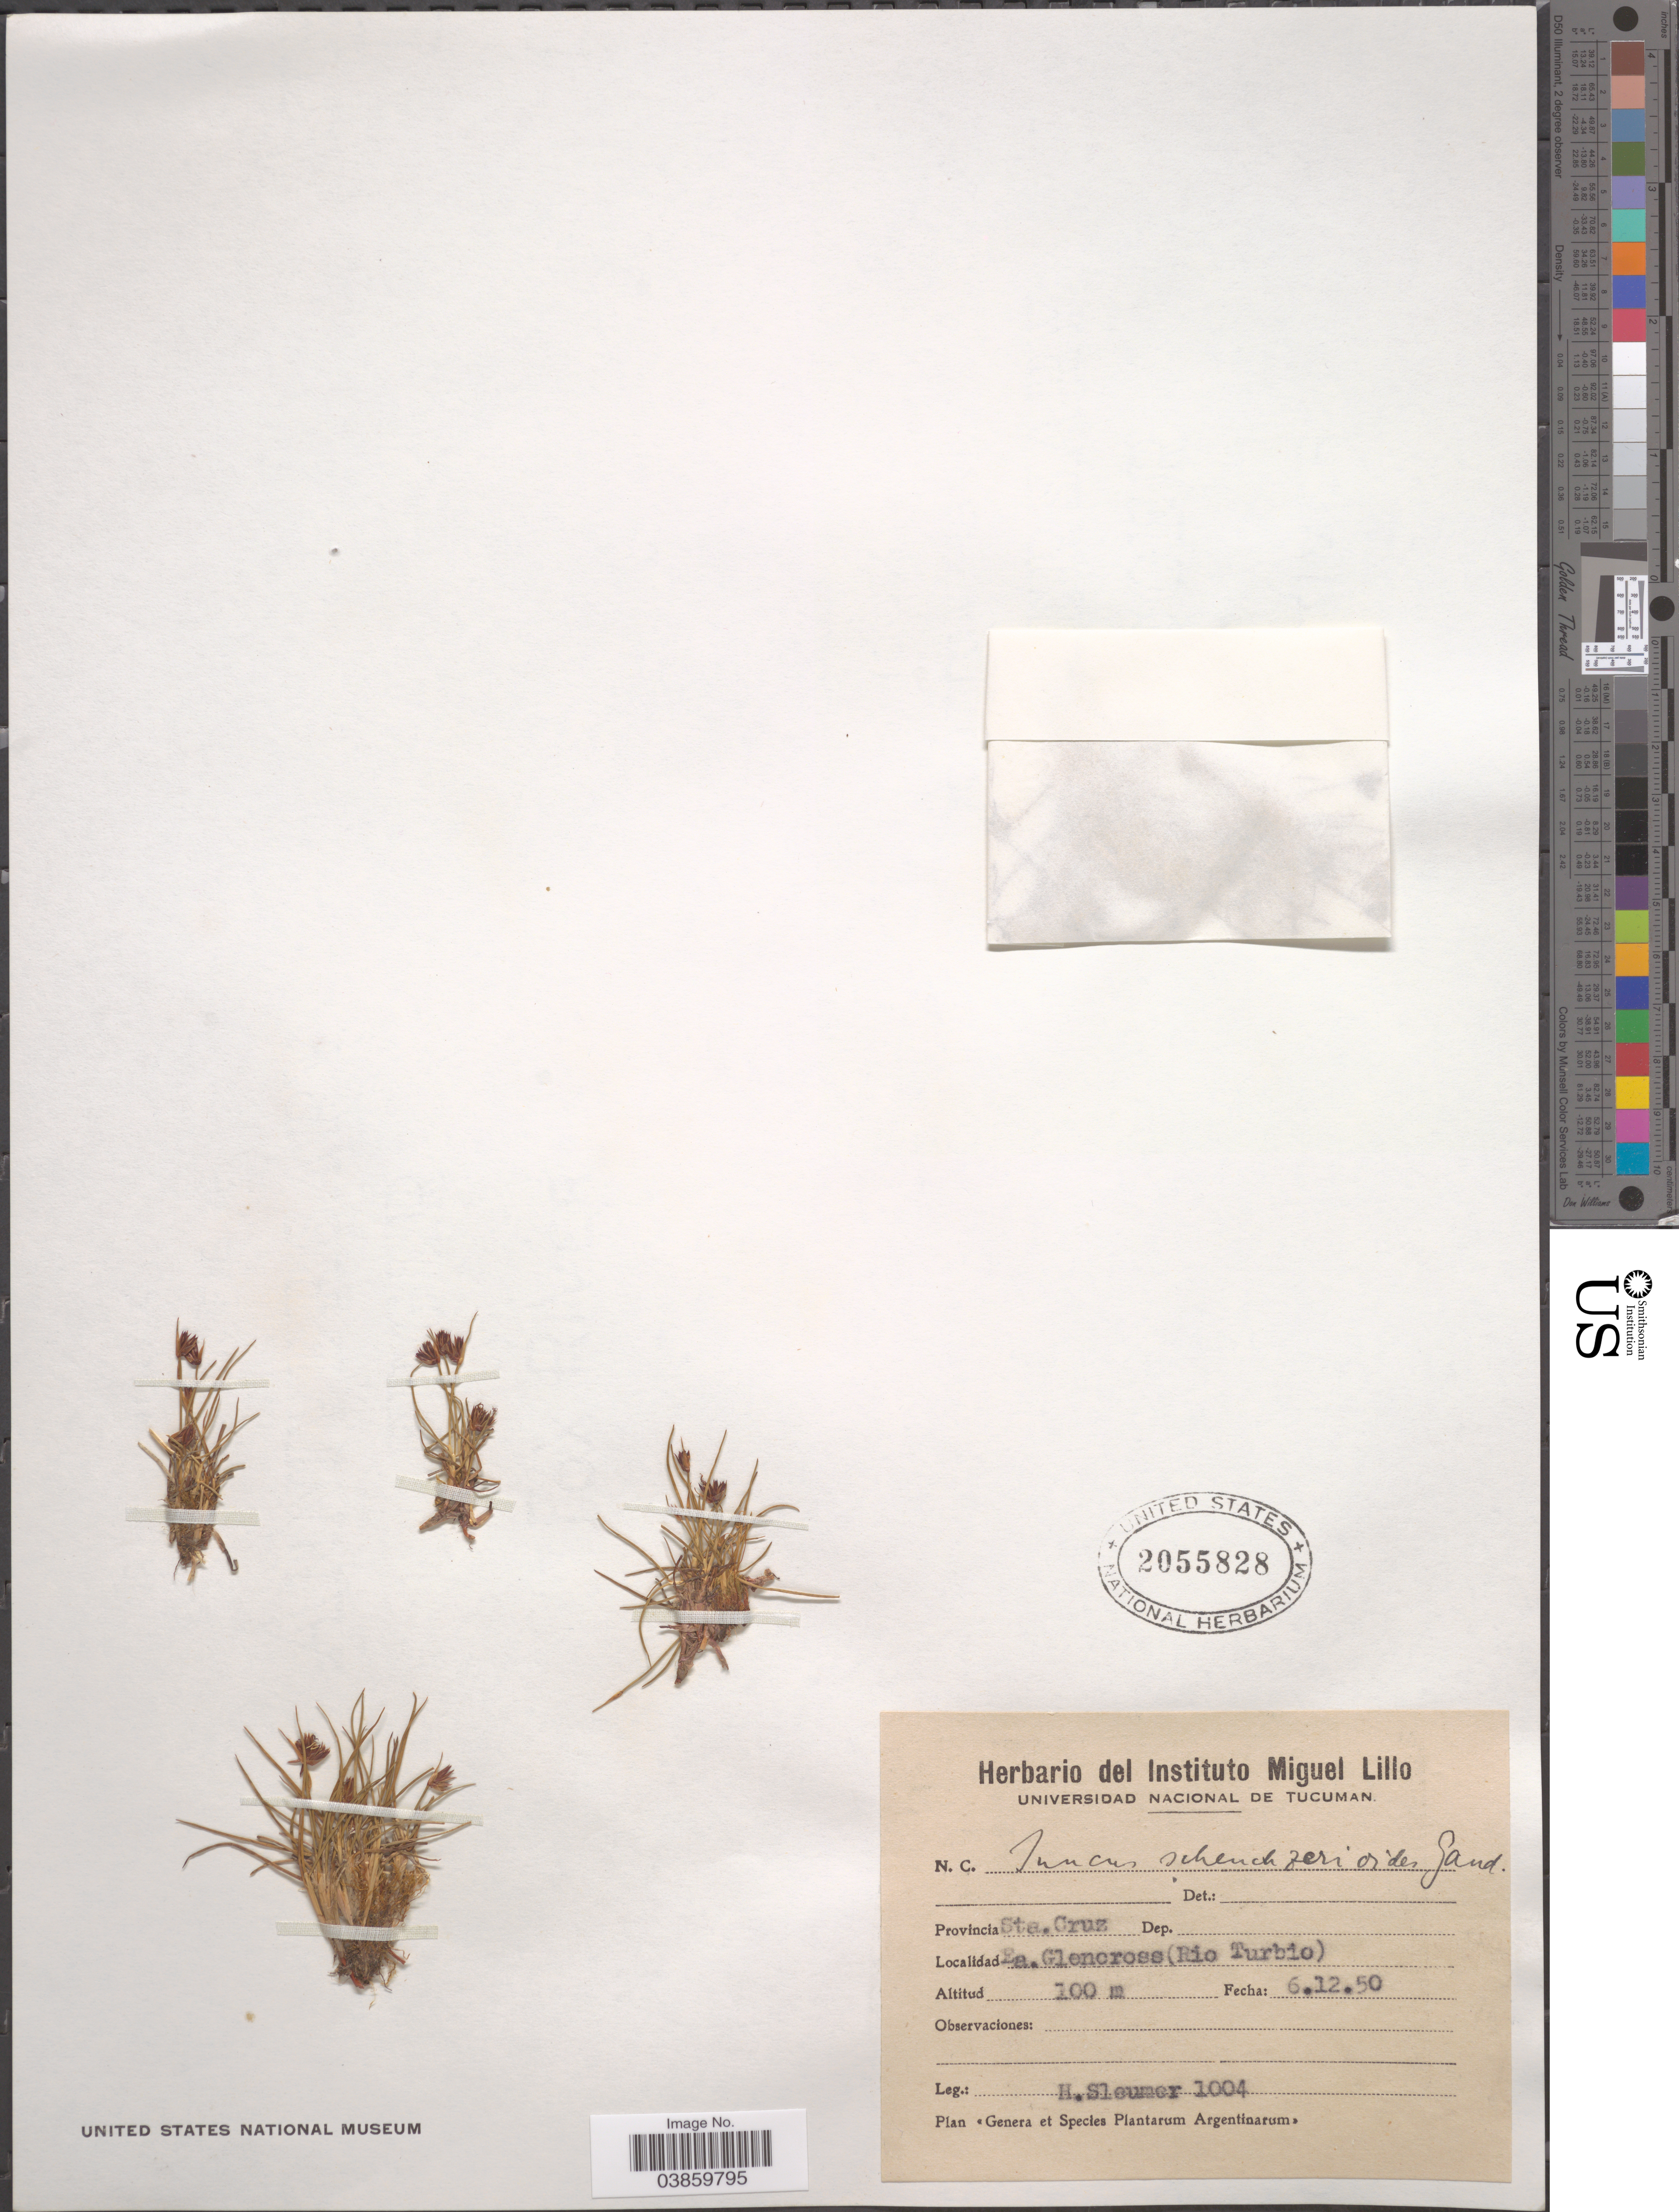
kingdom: Plantae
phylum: Tracheophyta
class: Liliopsida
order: Poales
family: Juncaceae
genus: Juncus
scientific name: Juncus scheuchzerioides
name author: Gaudich.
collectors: H. O. Sleumer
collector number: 1004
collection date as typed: Transcribed d/m/y: 6/12/50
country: Argentina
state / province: Santa Cruz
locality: Ea. Glencross (Rio Turbio).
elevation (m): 100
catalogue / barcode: US 2055828